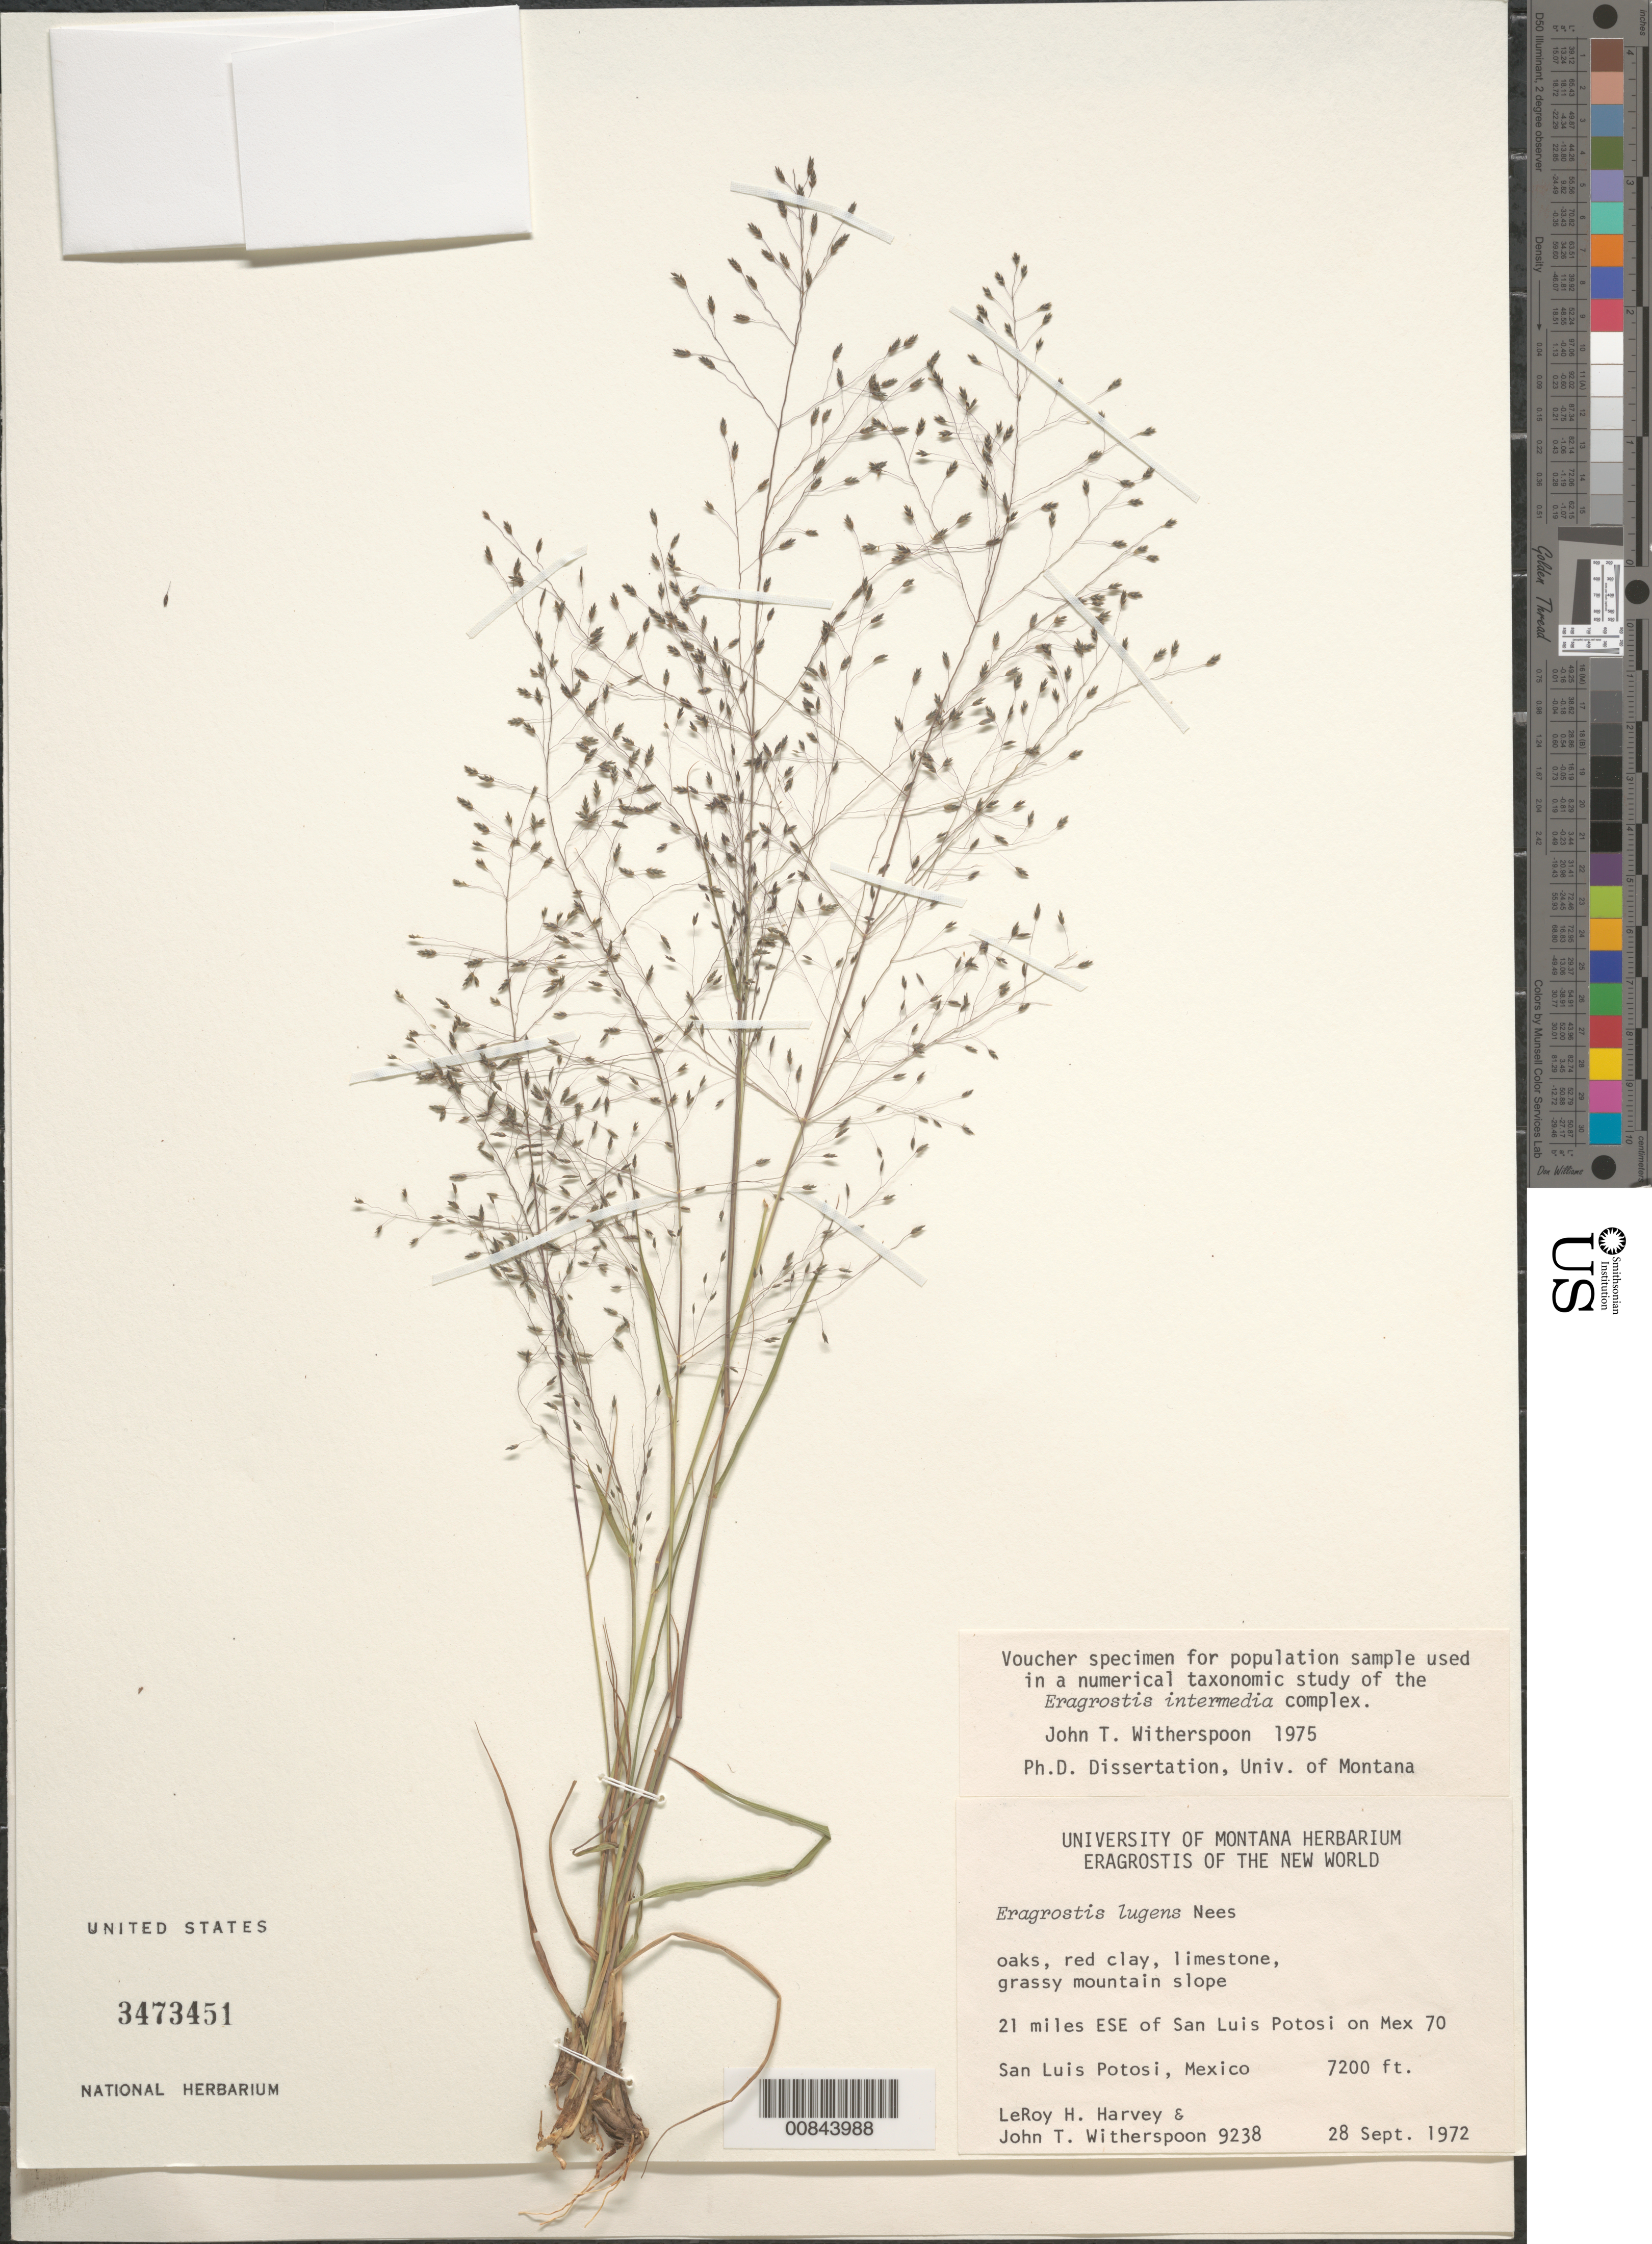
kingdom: Plantae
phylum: Tracheophyta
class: Liliopsida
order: Poales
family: Poaceae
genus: Eragrostis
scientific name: Eragrostis lugens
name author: Nees in Mart.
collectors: L. H. Harvey & J. Witherspoon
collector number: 9238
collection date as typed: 28 Sep 1972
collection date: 1972-09-28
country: Mexico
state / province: San Luis Potosí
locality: ESE of San Luis Potosi on Mex 70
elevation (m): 2195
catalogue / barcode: US 3473451